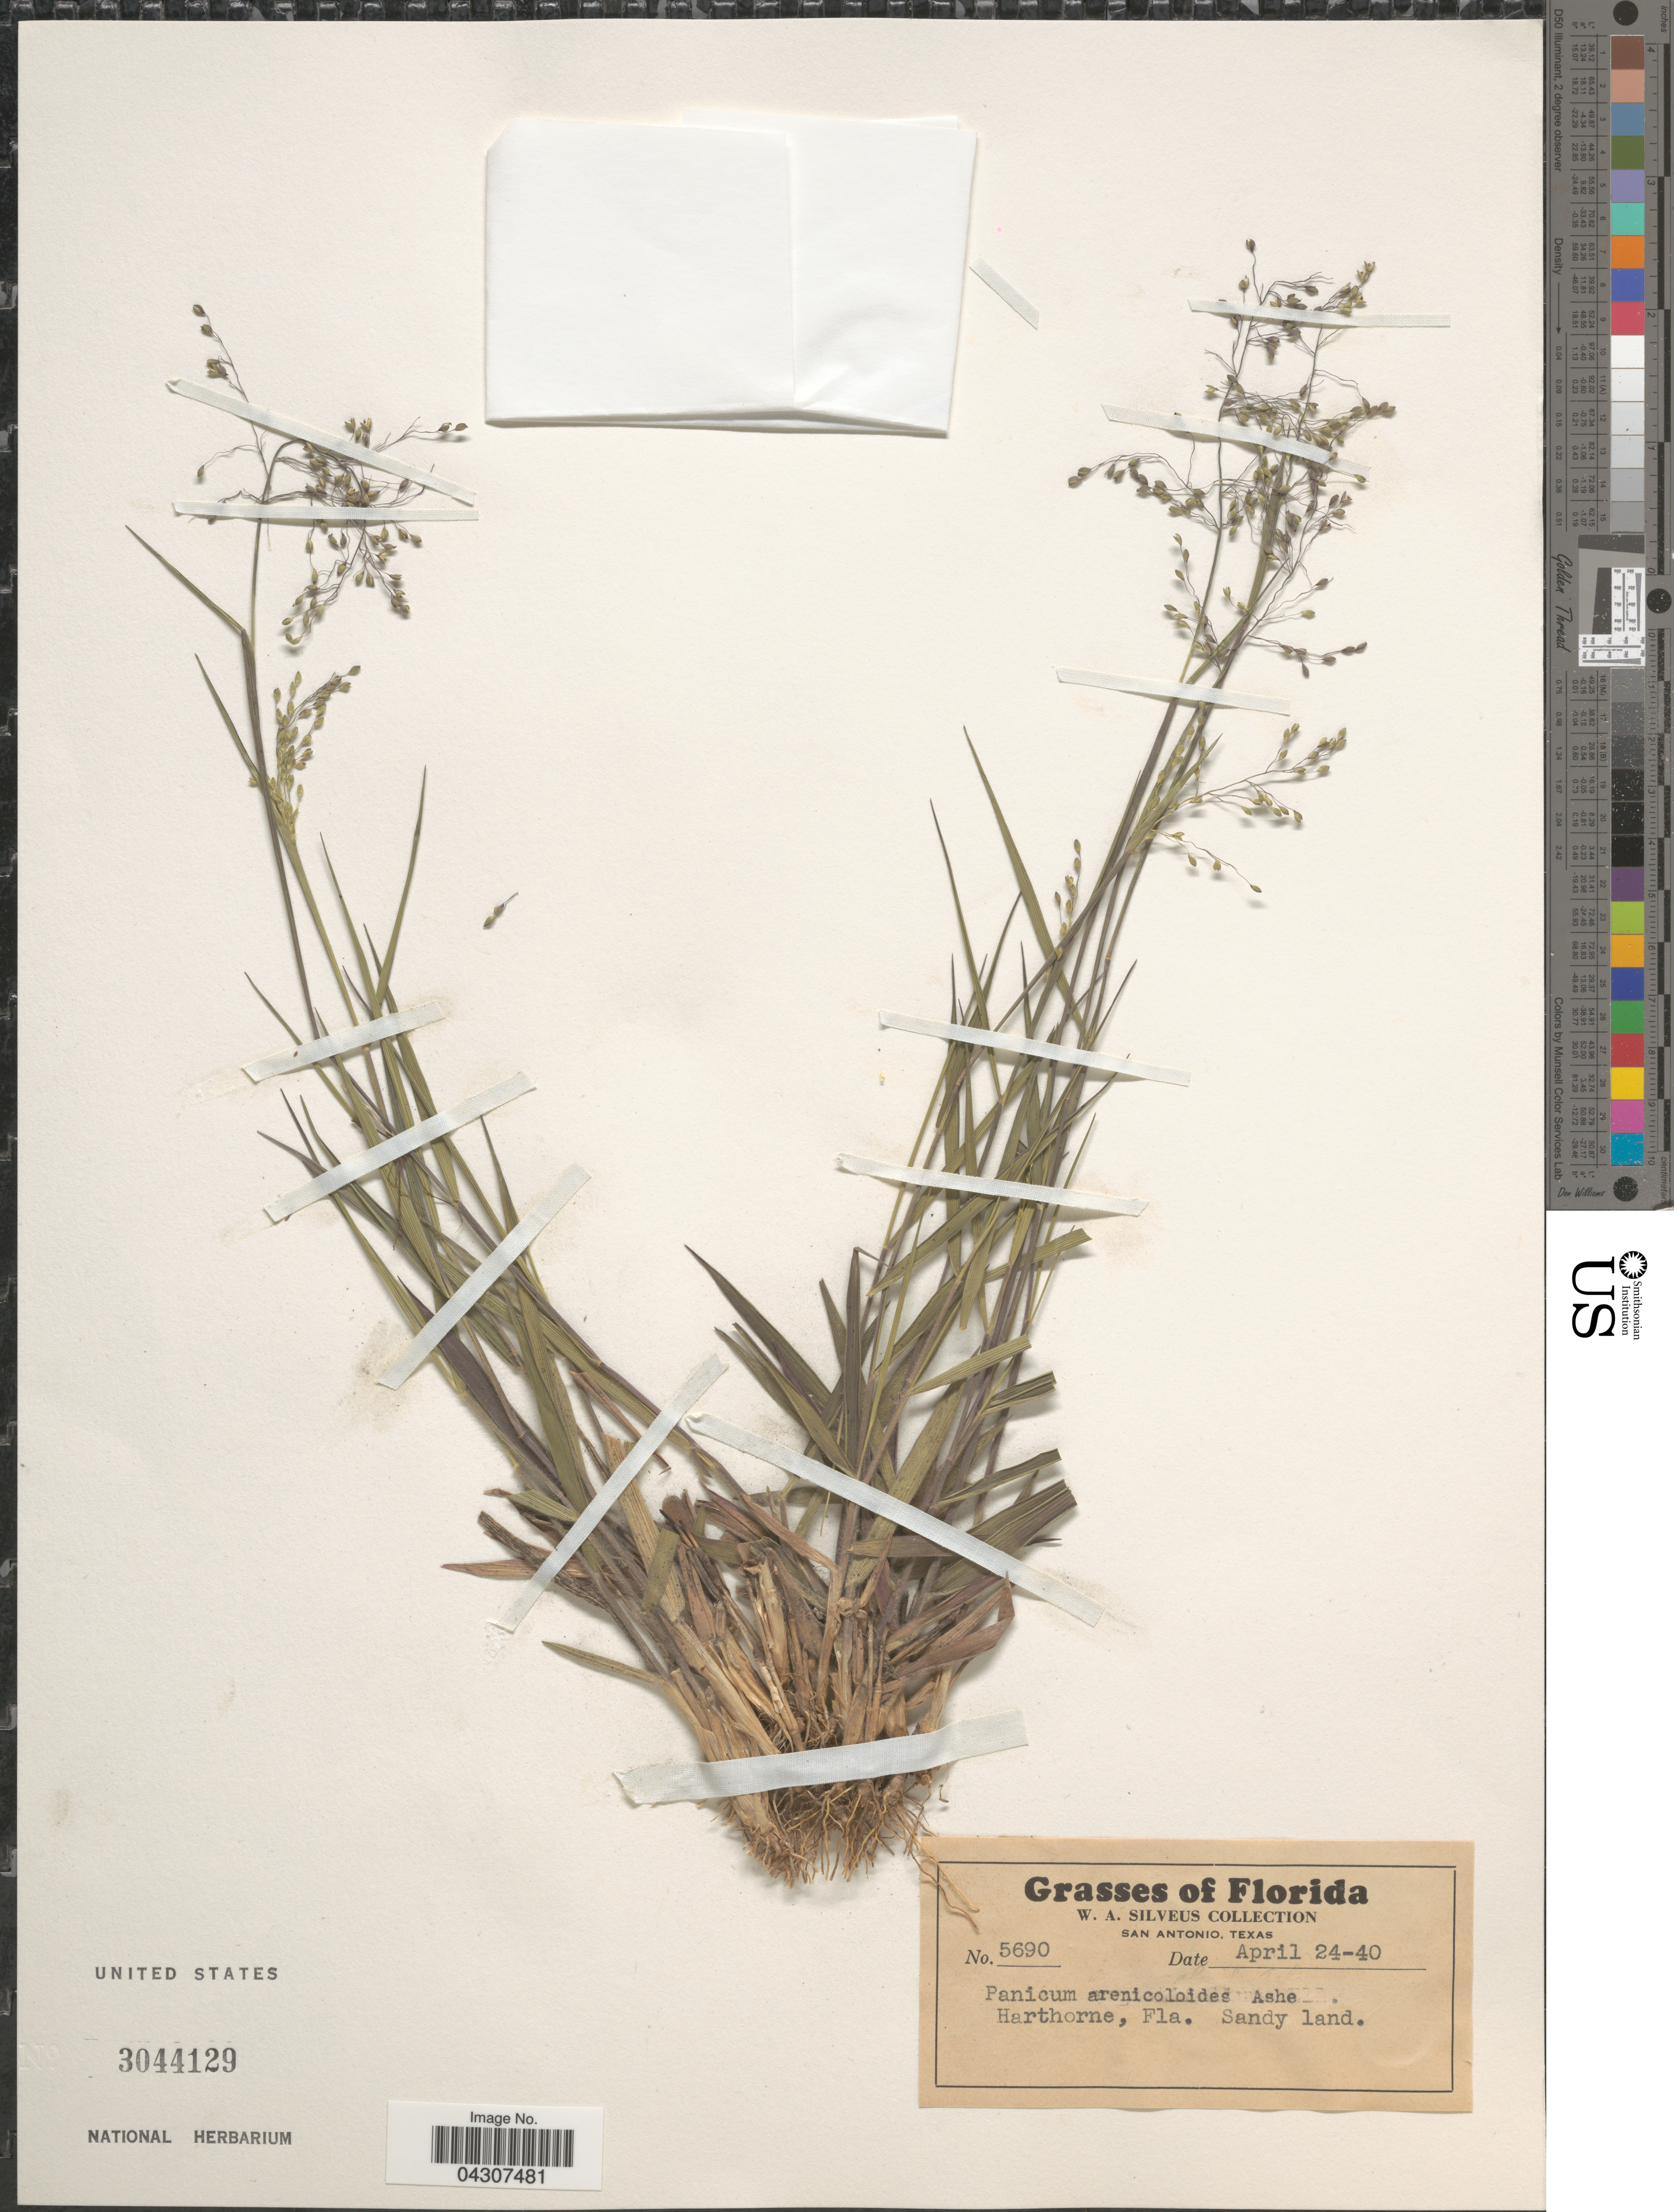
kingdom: Plantae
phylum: Tracheophyta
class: Liliopsida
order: Poales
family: Poaceae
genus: Dichanthelium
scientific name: Dichanthelium aciculare var. ramosum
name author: (Griseb.) Davidse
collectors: W. Silveus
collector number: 5690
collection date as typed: Transcribed d/m/y: 24/4/40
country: United States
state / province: Florida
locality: Harthorne. Sandy land.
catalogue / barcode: US 3044129